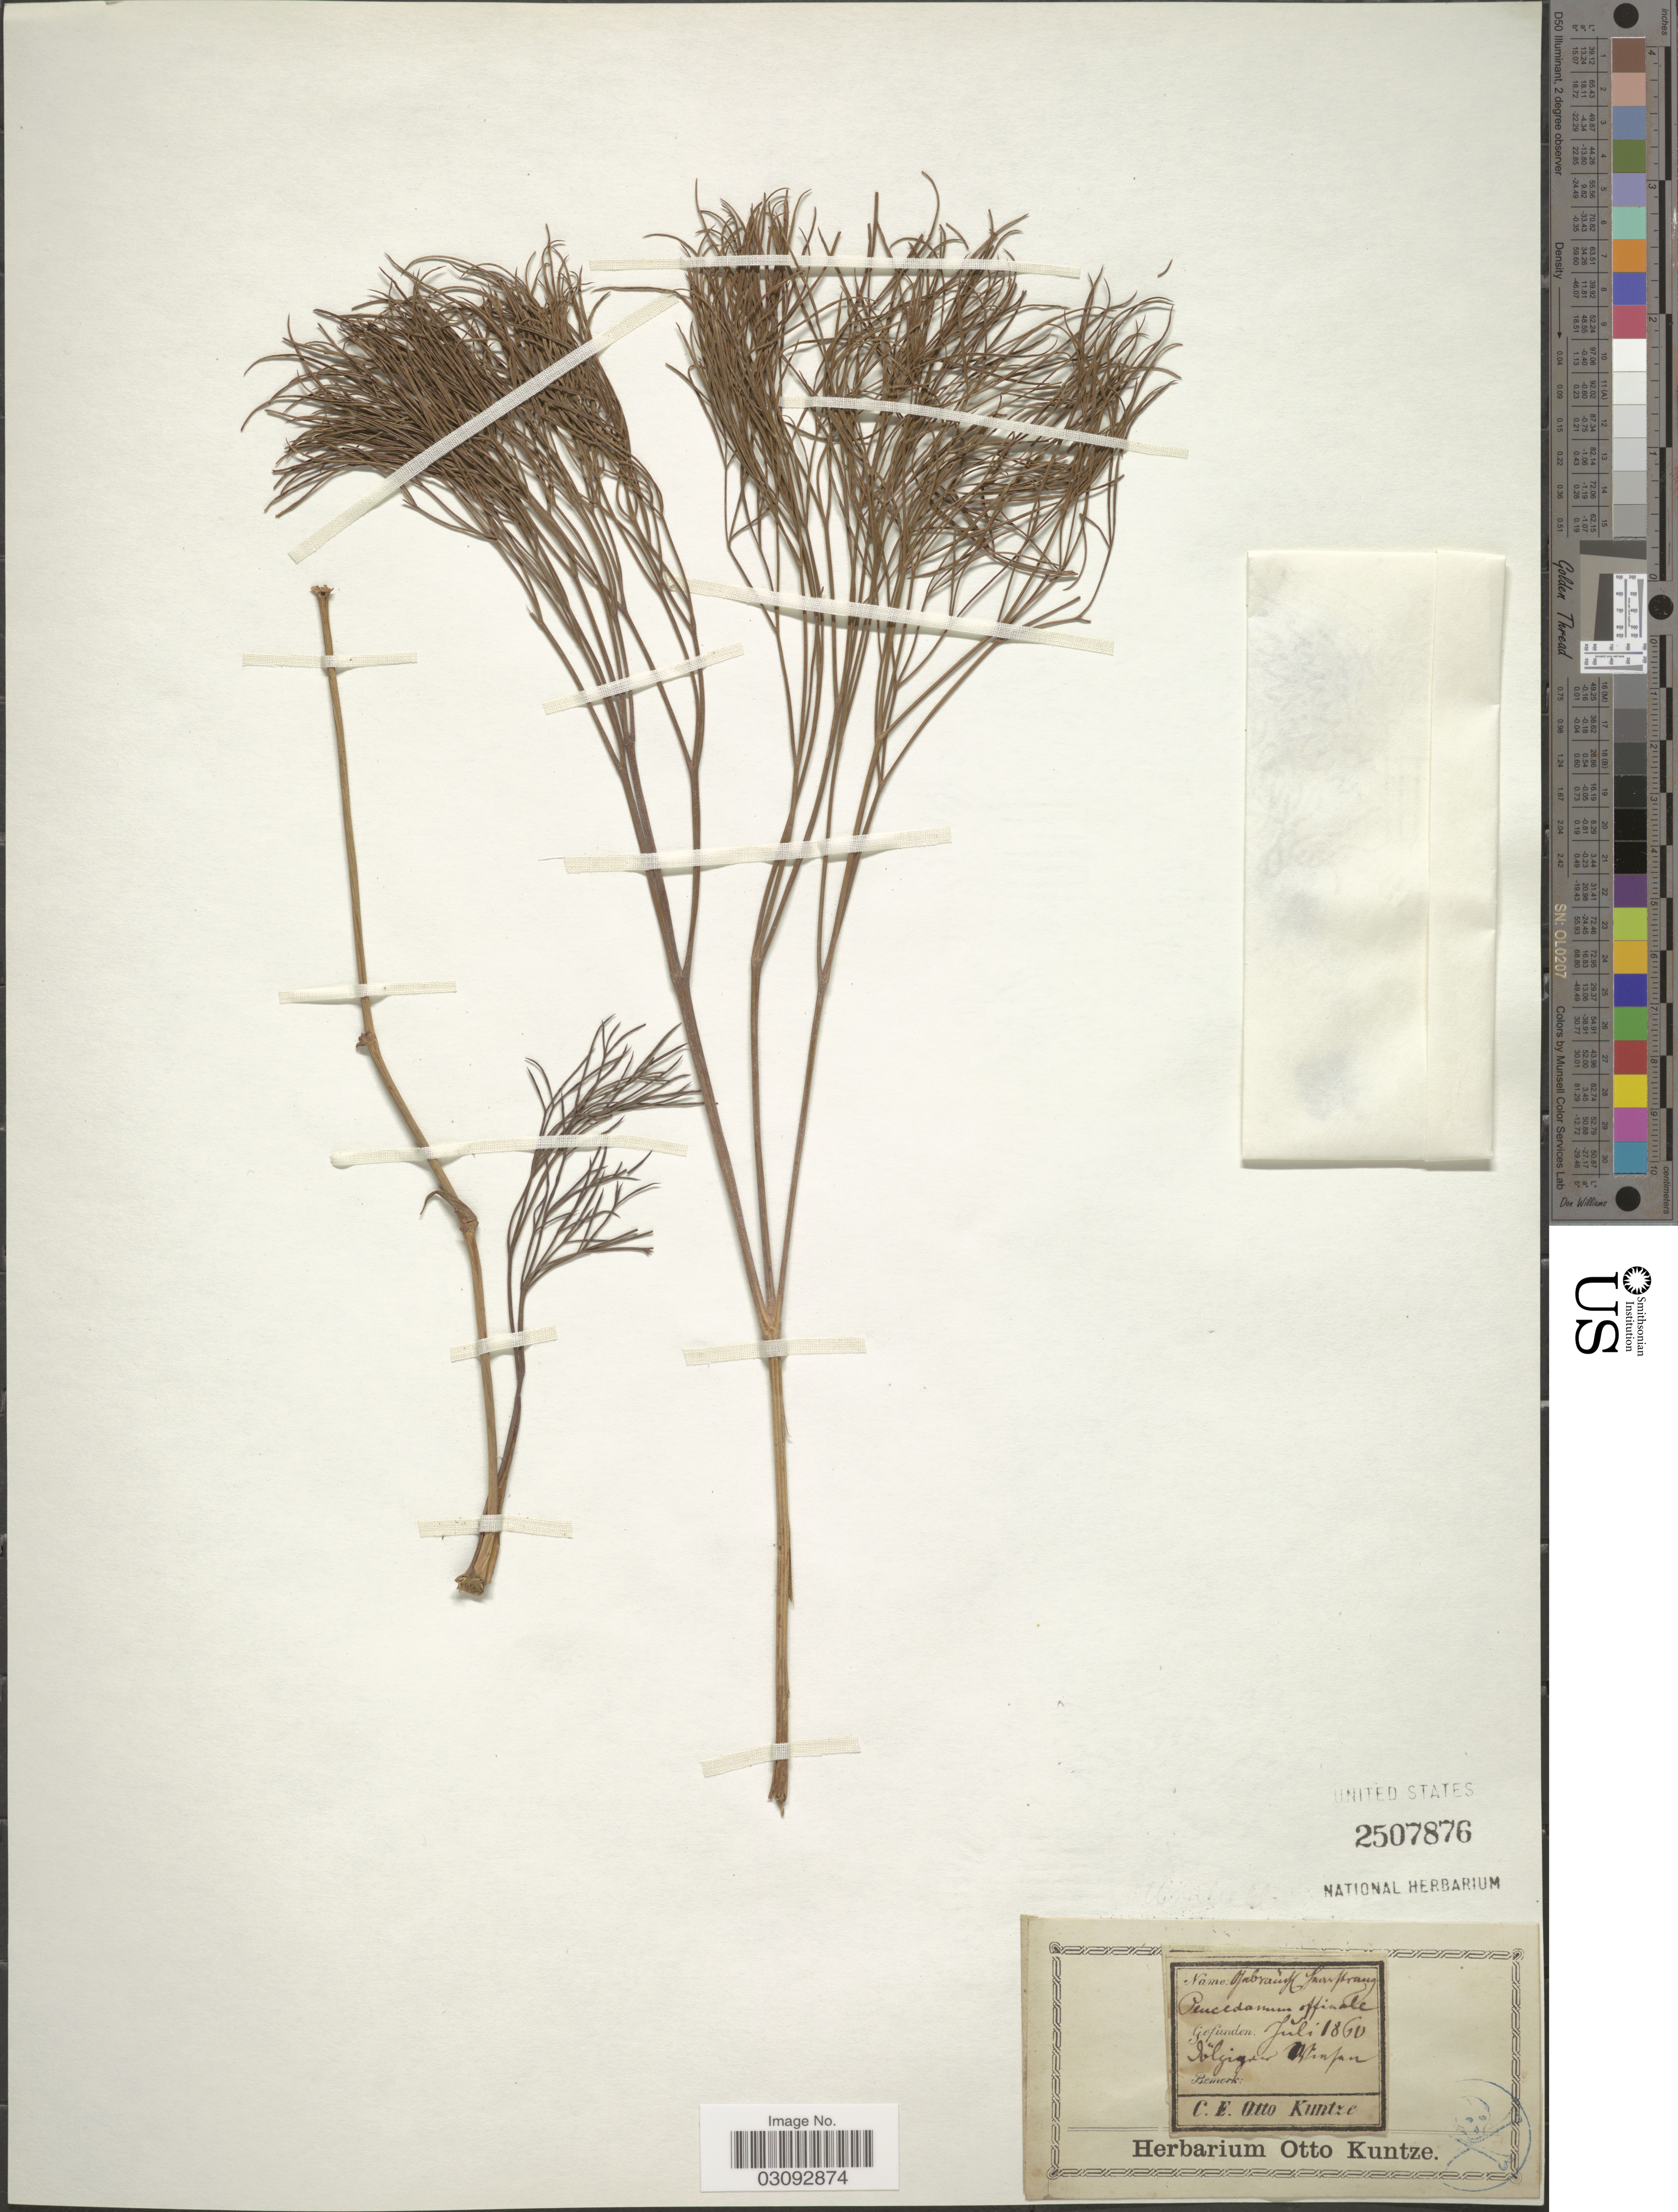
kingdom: Plantae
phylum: Tracheophyta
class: Magnoliopsida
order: Apiales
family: Apiaceae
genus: Peucedanum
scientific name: Peucedanum officinale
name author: L.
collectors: C.E.O. Kuntze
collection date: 1860-07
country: Germany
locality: Solzigner Finfar [interpreted].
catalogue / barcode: US 257876